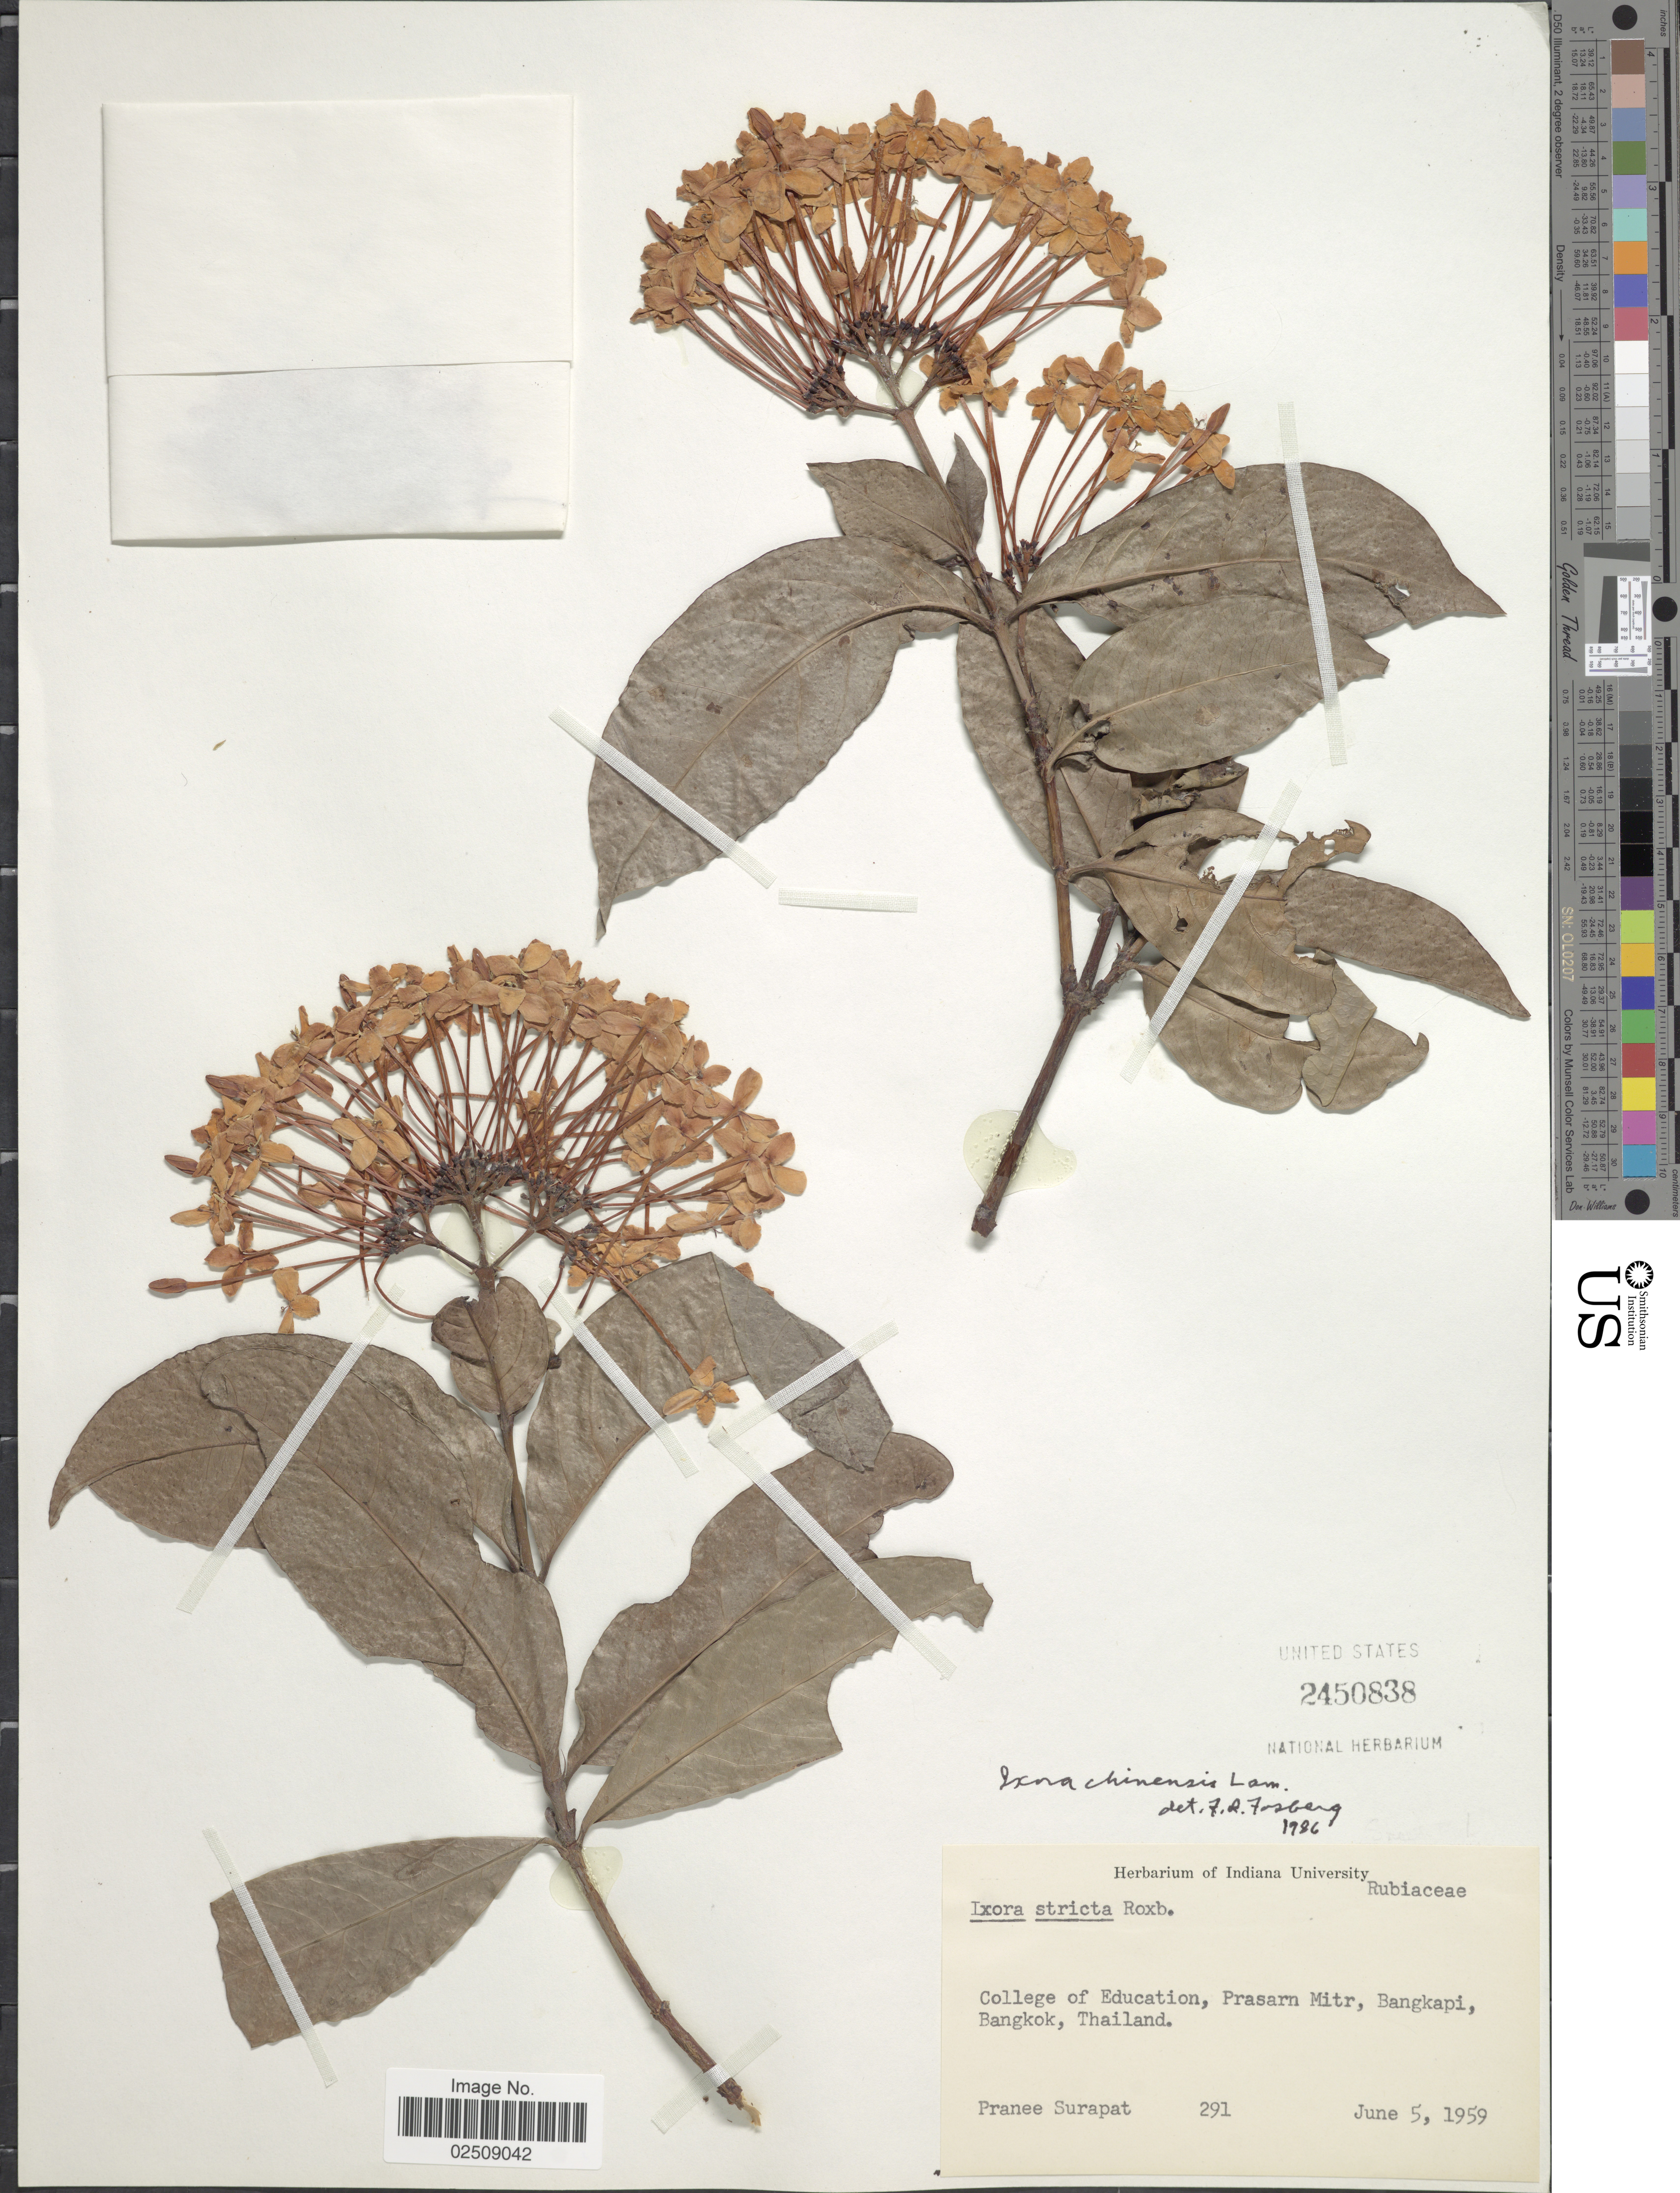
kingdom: Plantae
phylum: Tracheophyta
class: Magnoliopsida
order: Gentianales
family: Rubiaceae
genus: Ixora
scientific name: Ixora chinensis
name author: Lam.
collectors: P. Surapat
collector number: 291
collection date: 1959-06-05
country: Thailand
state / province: Bangkok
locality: College of Education, Prasarn Mitr, Bangkapi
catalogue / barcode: US 2450838